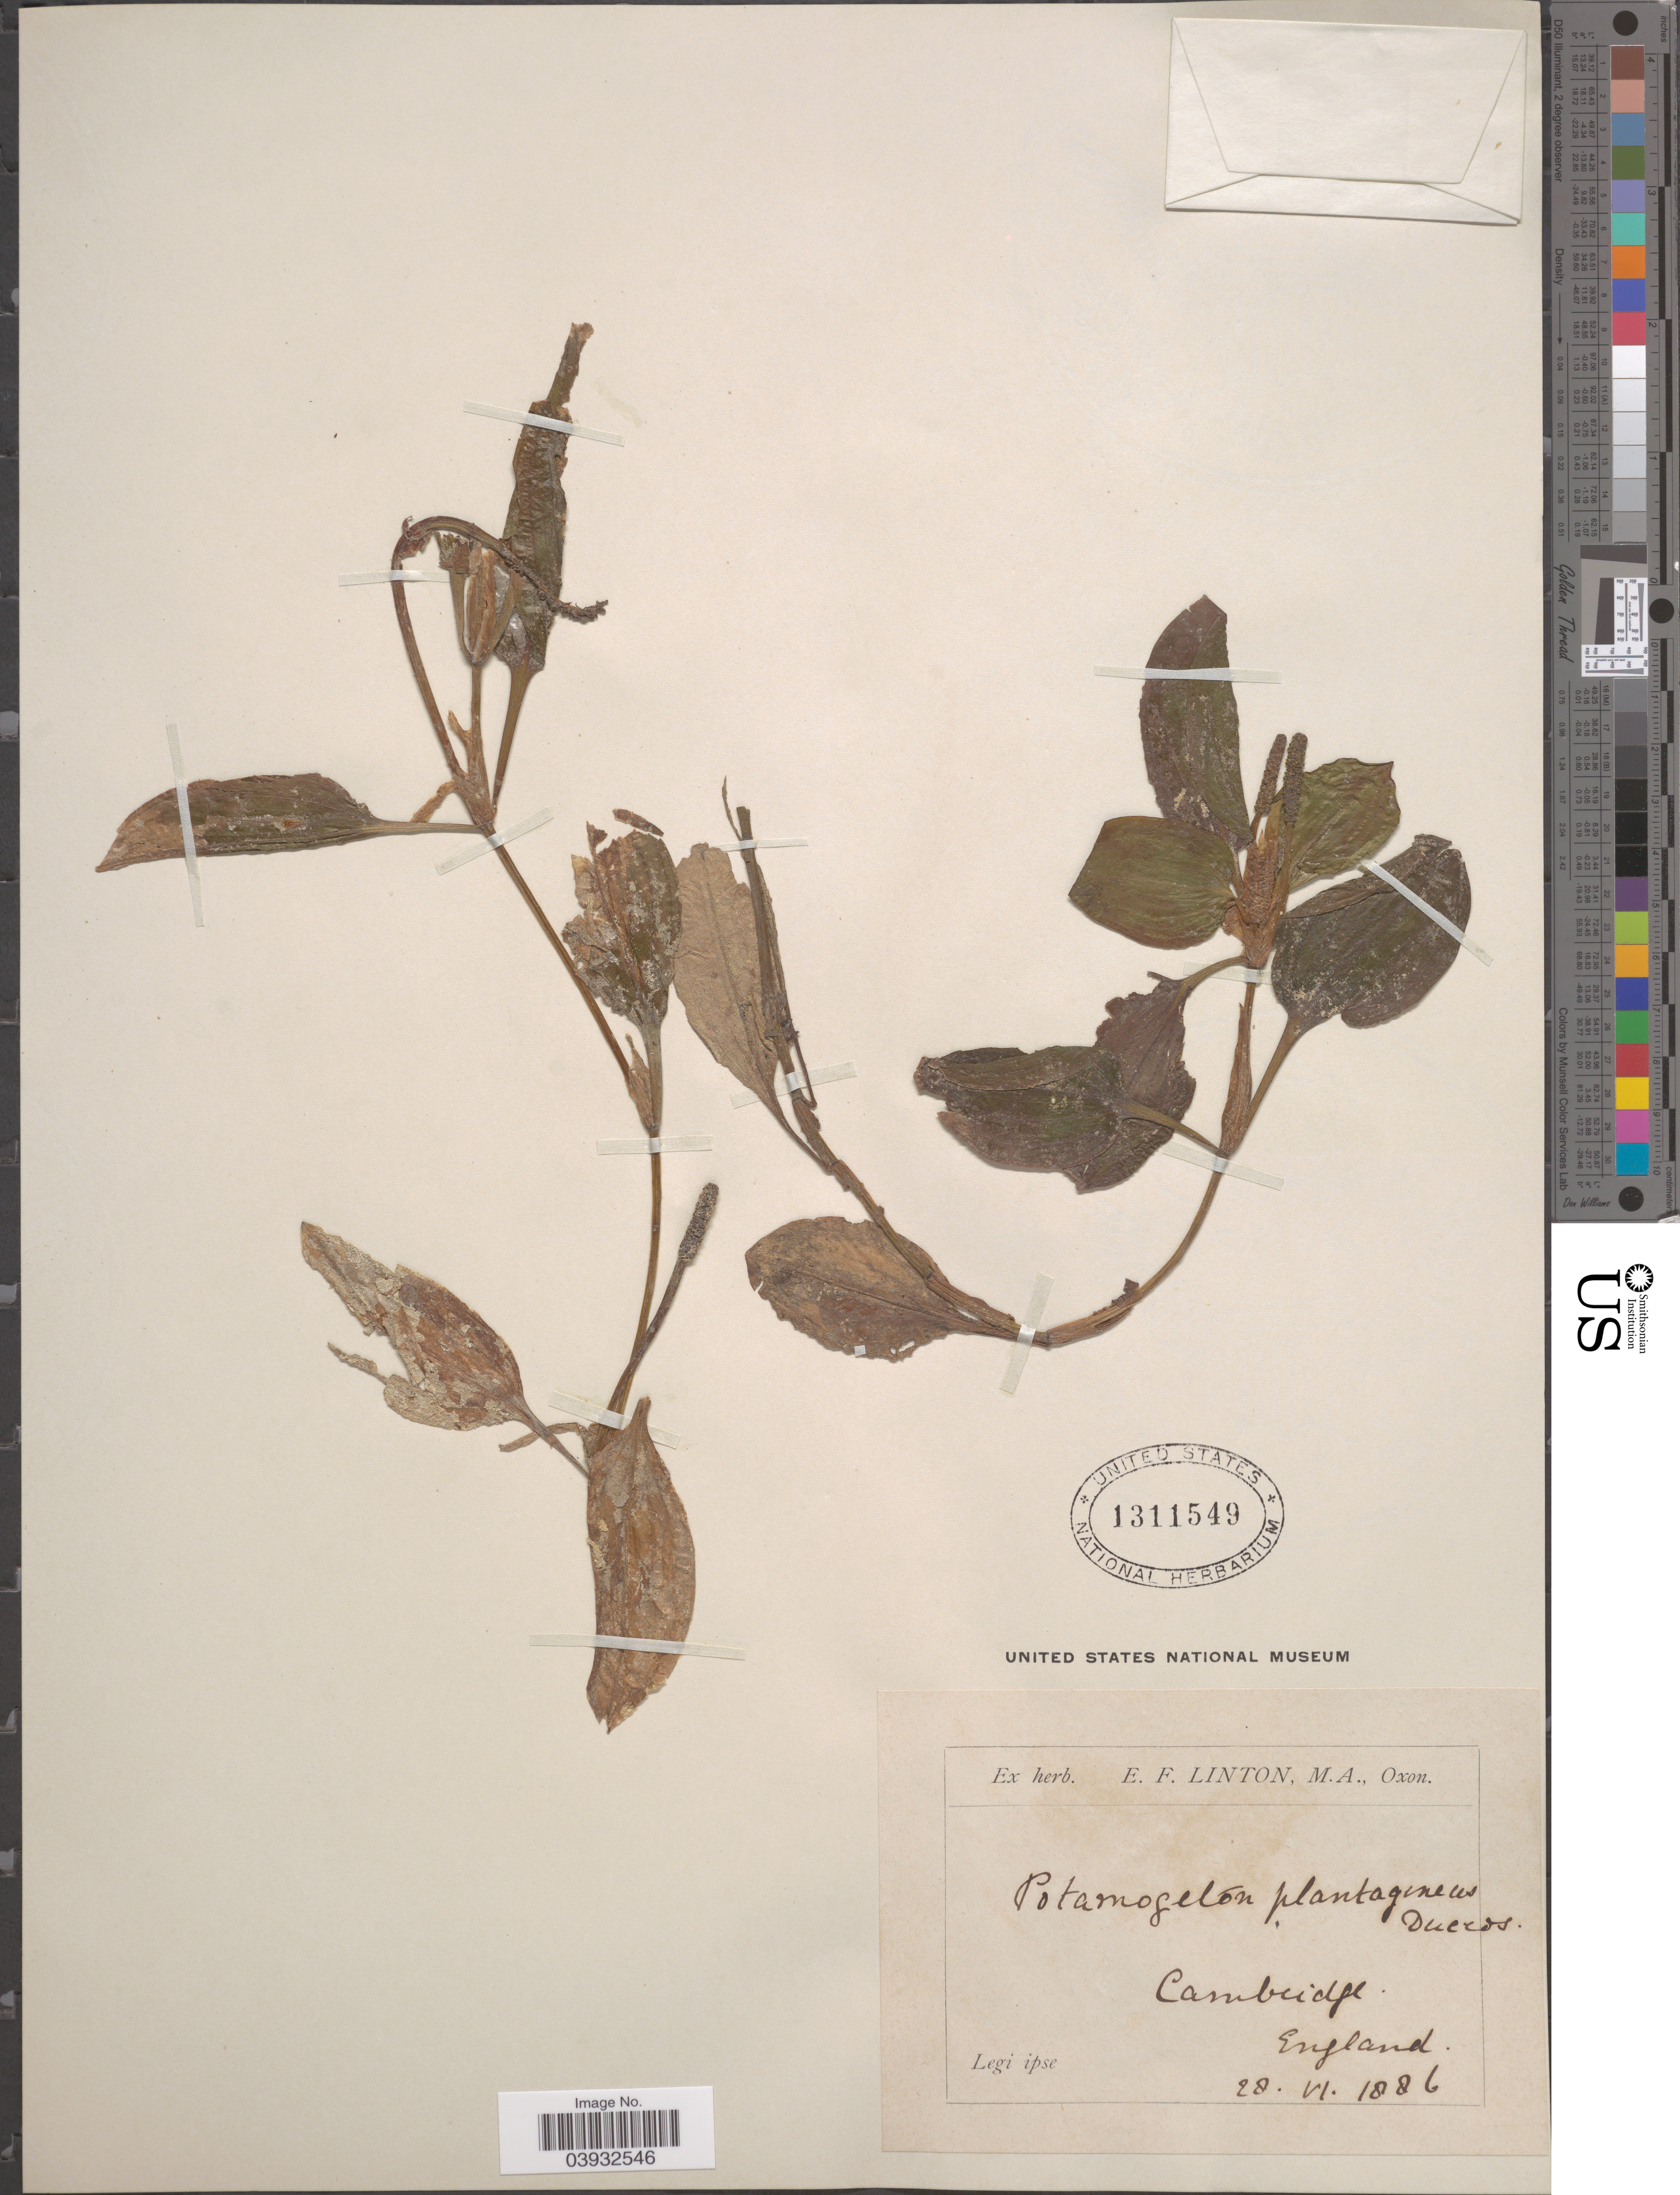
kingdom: Plantae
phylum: Tracheophyta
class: Liliopsida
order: Alismatales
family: Potamogetonaceae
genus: Potamogeton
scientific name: Potamogeton plantagineus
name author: Ducros ex Roem. & Schult.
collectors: E. Linton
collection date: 1886-06-28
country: United Kingdom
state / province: England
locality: Cambridge.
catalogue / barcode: US 1311549